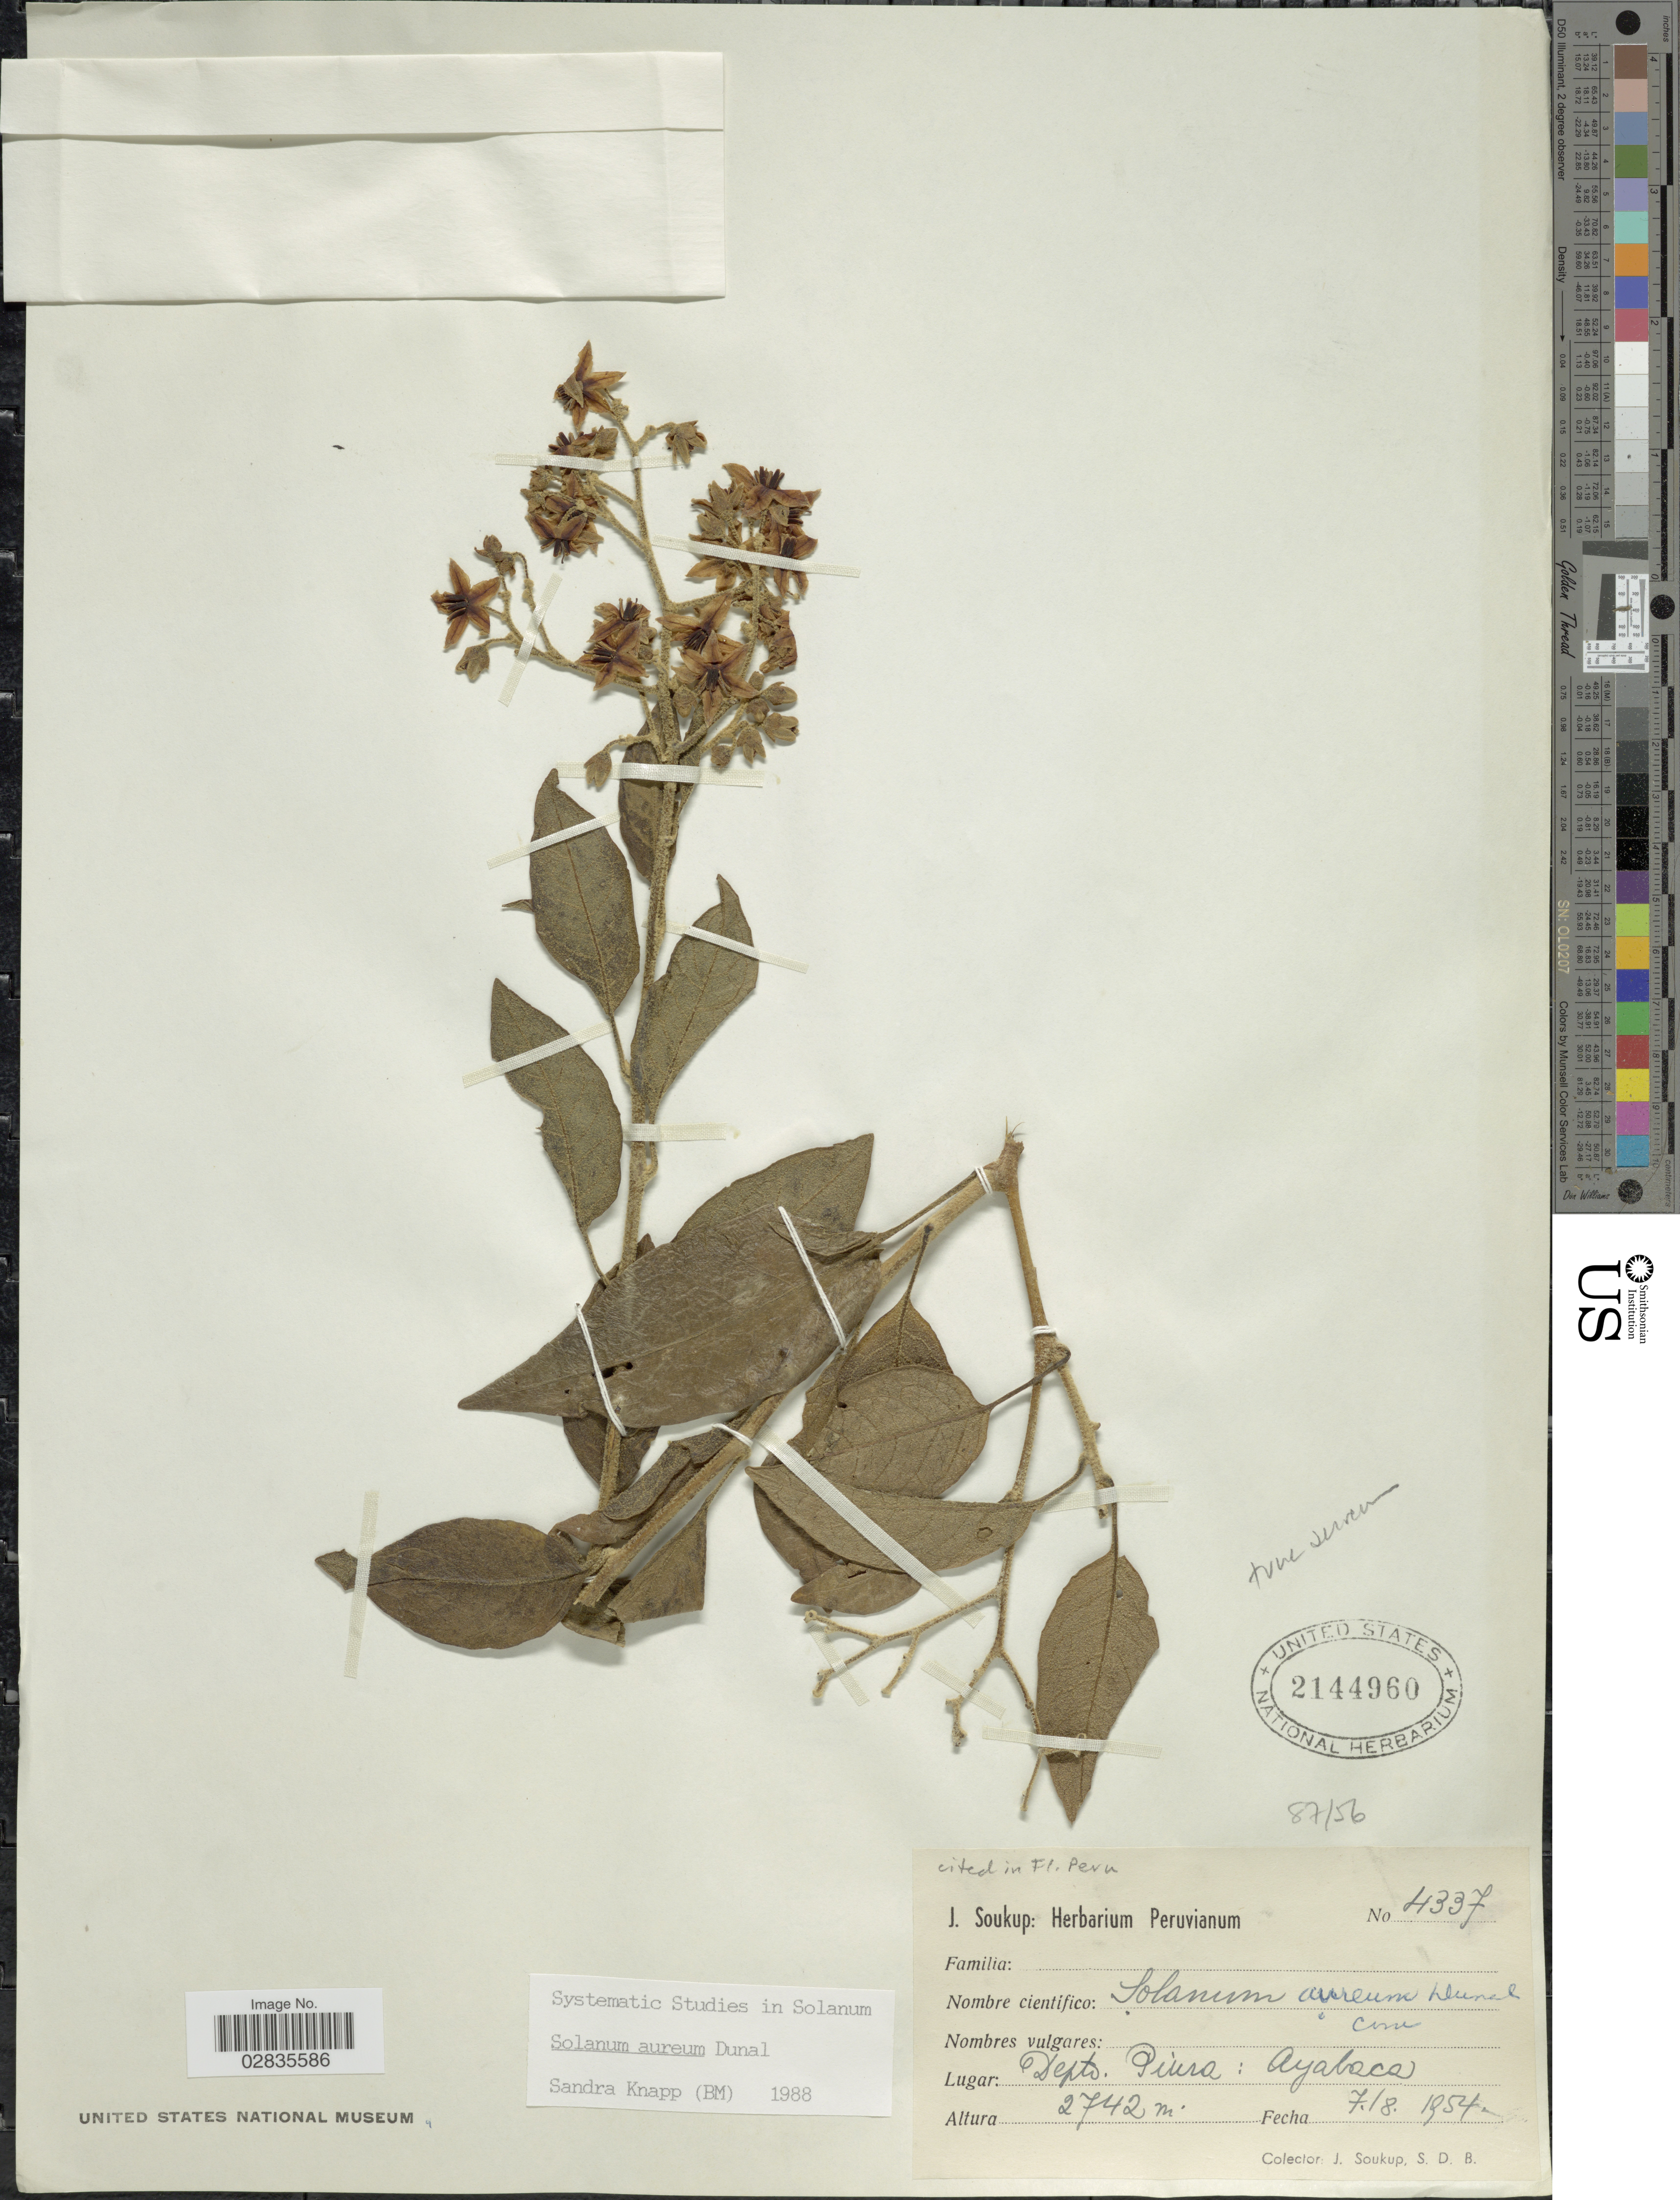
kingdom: Plantae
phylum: Tracheophyta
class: Magnoliopsida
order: Solanales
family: Solanaceae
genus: Solanum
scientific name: Solanum aureum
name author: Dunal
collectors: J. Soukup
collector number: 4337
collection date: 1954-08-07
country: Peru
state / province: Piura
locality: Ayabaca, Depto. Piura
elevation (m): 2742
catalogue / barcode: US 2144960